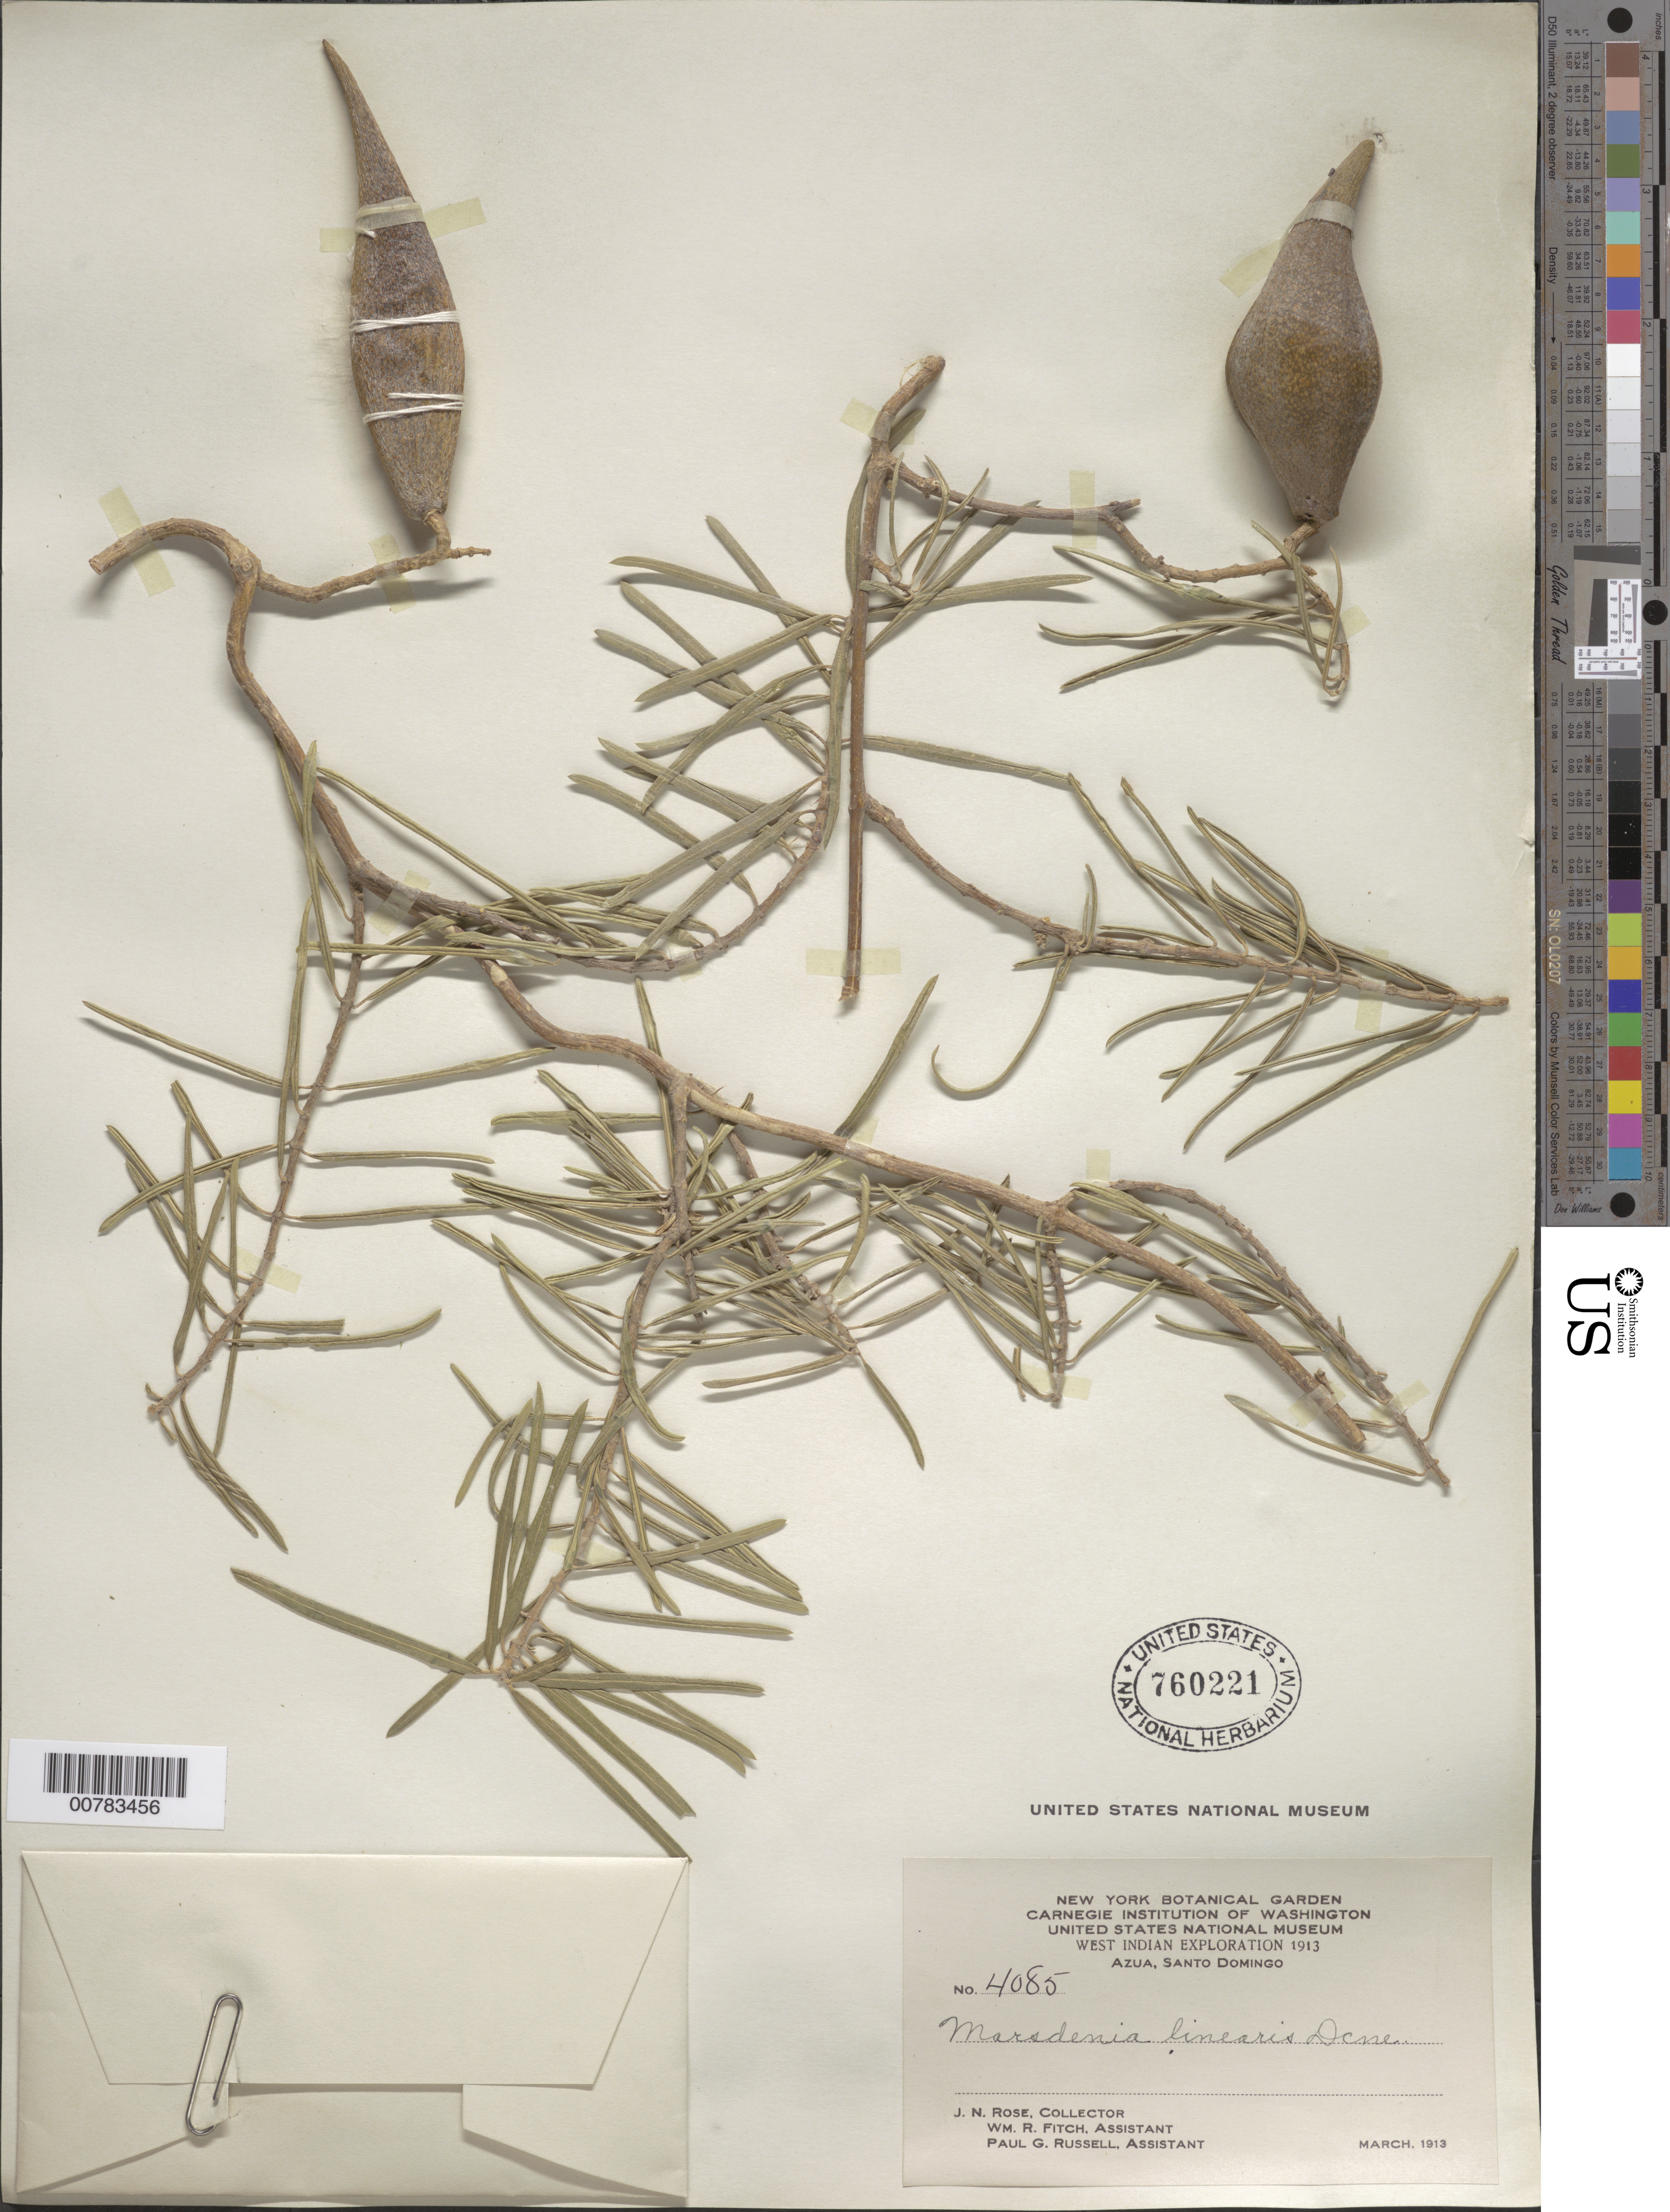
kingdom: Plantae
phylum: Tracheophyta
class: Magnoliopsida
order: Gentianales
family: Apocynaceae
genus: Marsdenia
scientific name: Marsdenia linearis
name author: Decne.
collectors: J. N. Rose, W. R. Fitch & P. G. Russell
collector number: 4085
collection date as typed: Mar 1913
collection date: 1913-03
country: Dominican Republic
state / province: Azua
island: Hispaniola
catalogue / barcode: US 760211